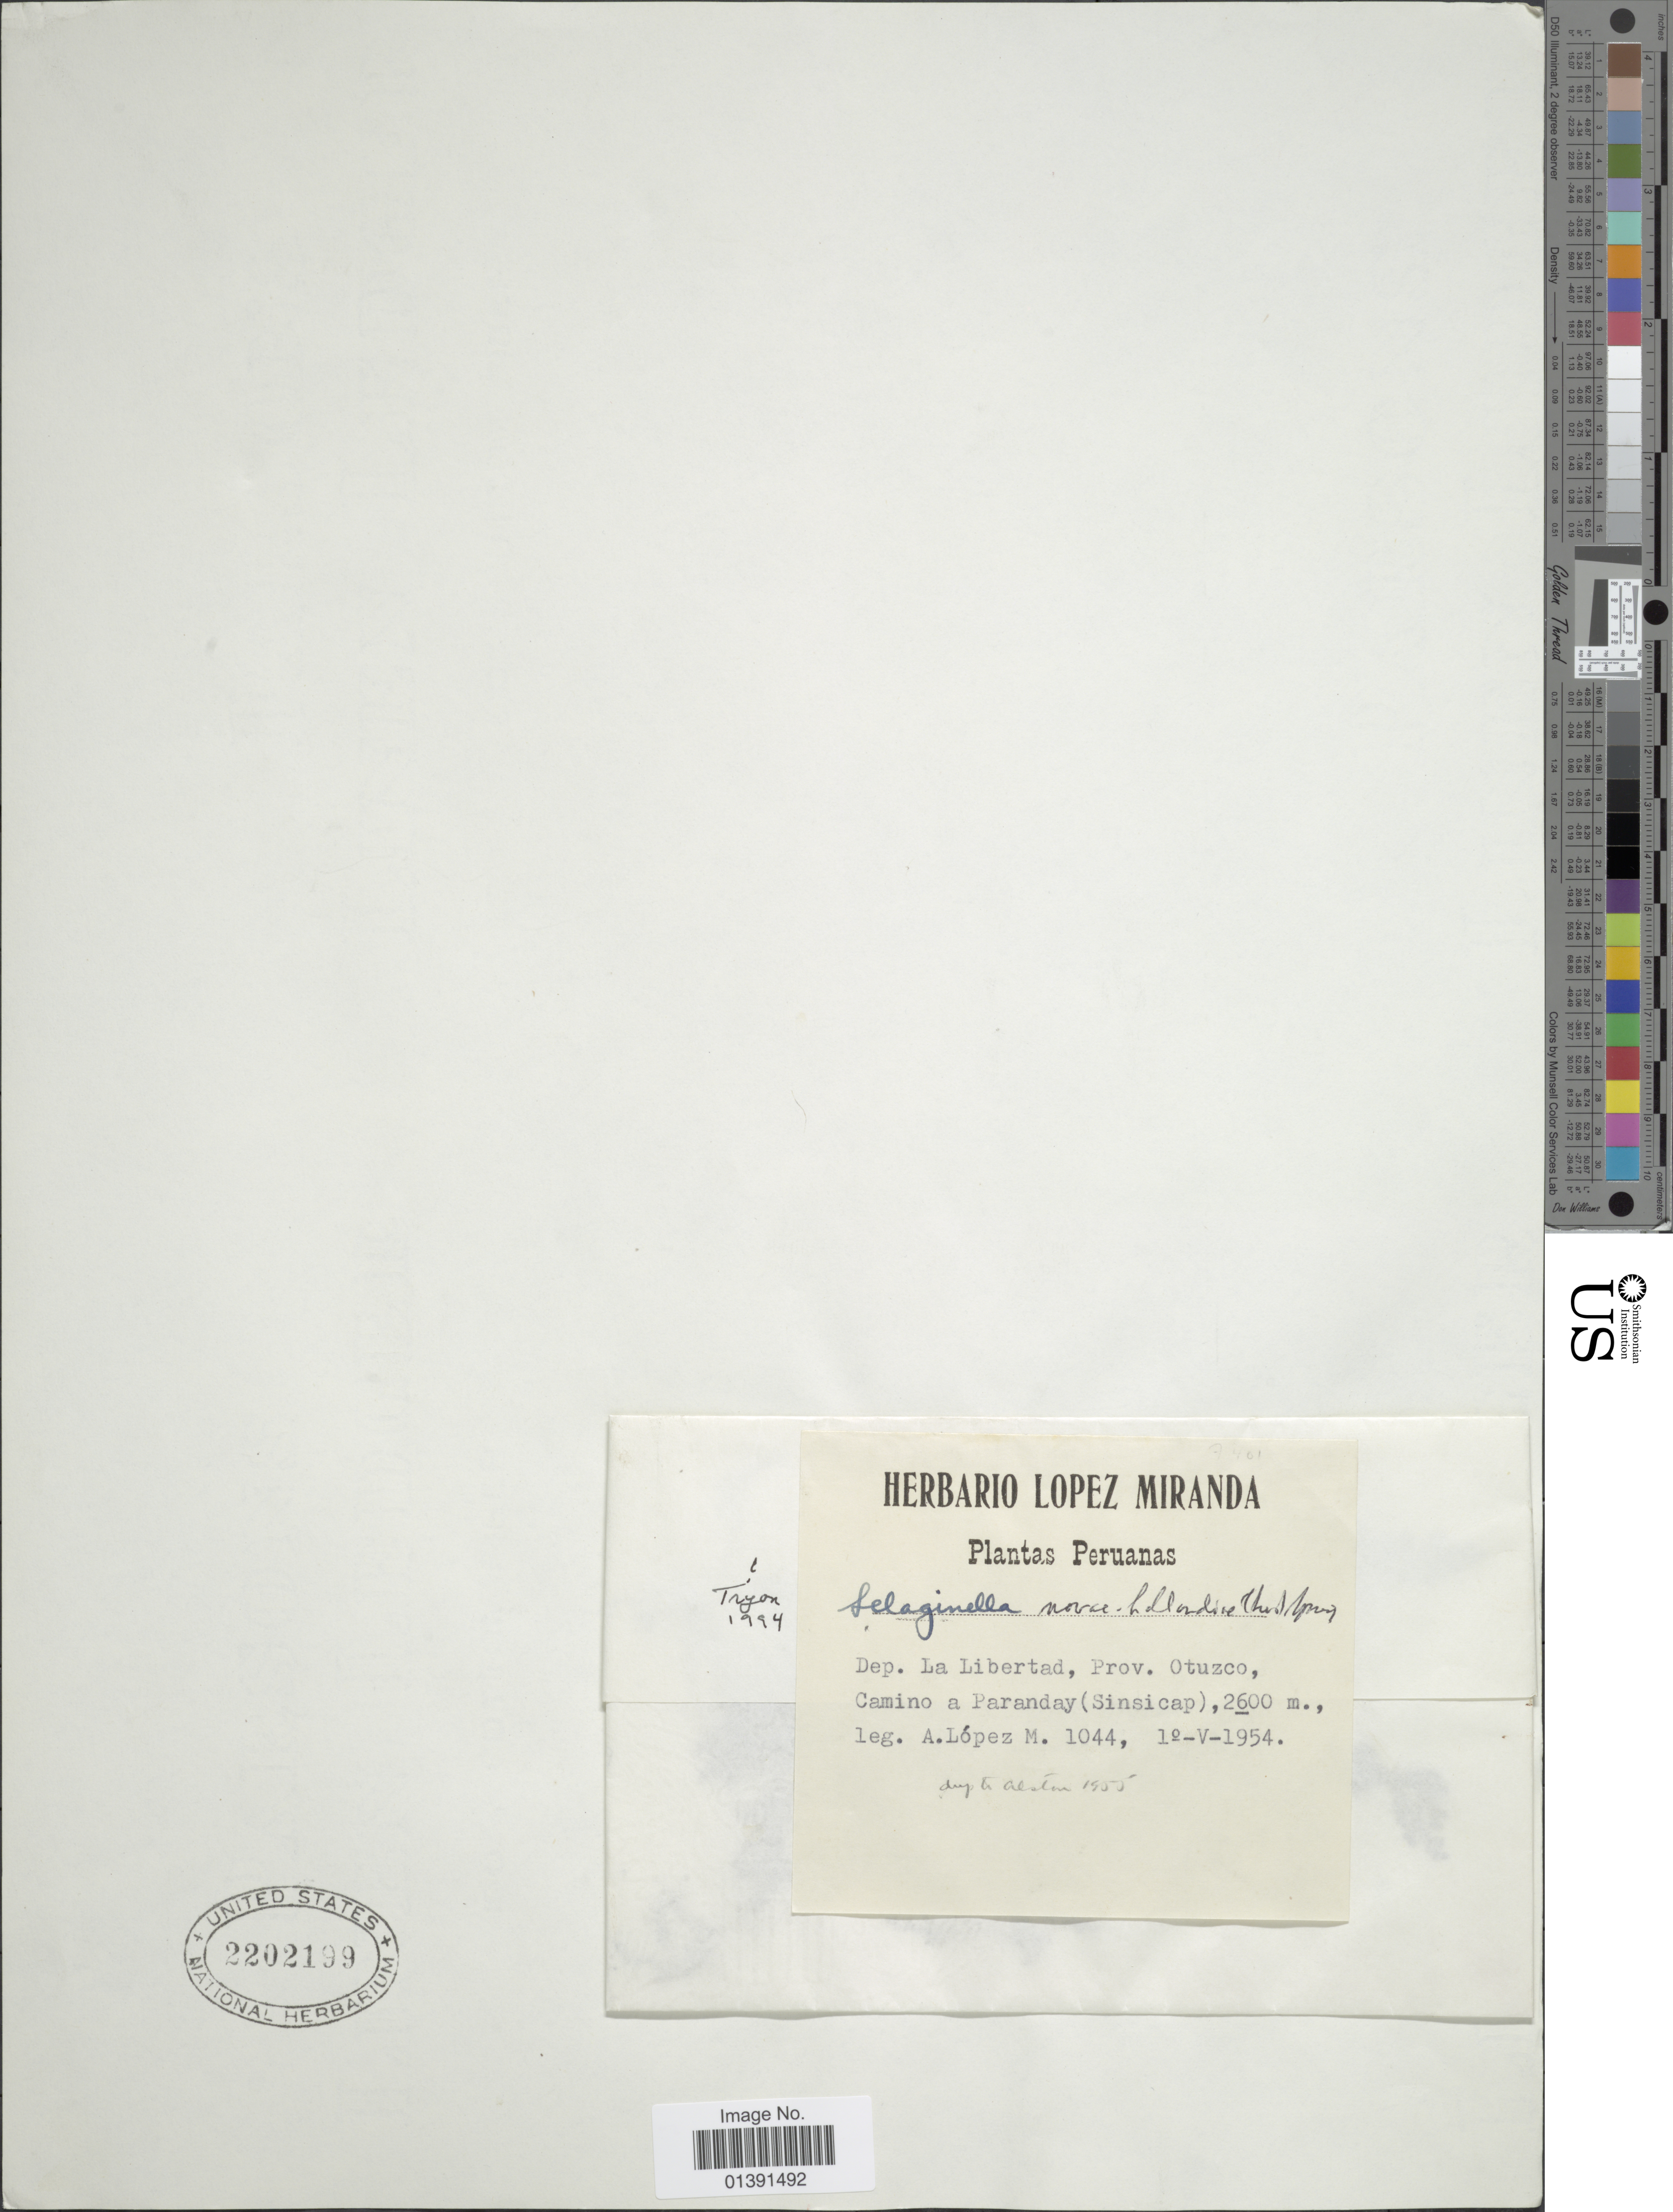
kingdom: Plantae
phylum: Tracheophyta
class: Lycopodiopsida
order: Selaginellales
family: Selaginellaceae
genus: Selaginella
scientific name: Selaginella novae-hollandiae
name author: (Sw.) Spring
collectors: A. López M.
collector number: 1044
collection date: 1954-05-10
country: Peru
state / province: La Libertad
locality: Prov. Otuzco, Camino a Paranday (Sinsicap)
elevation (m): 2600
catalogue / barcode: US 2202199